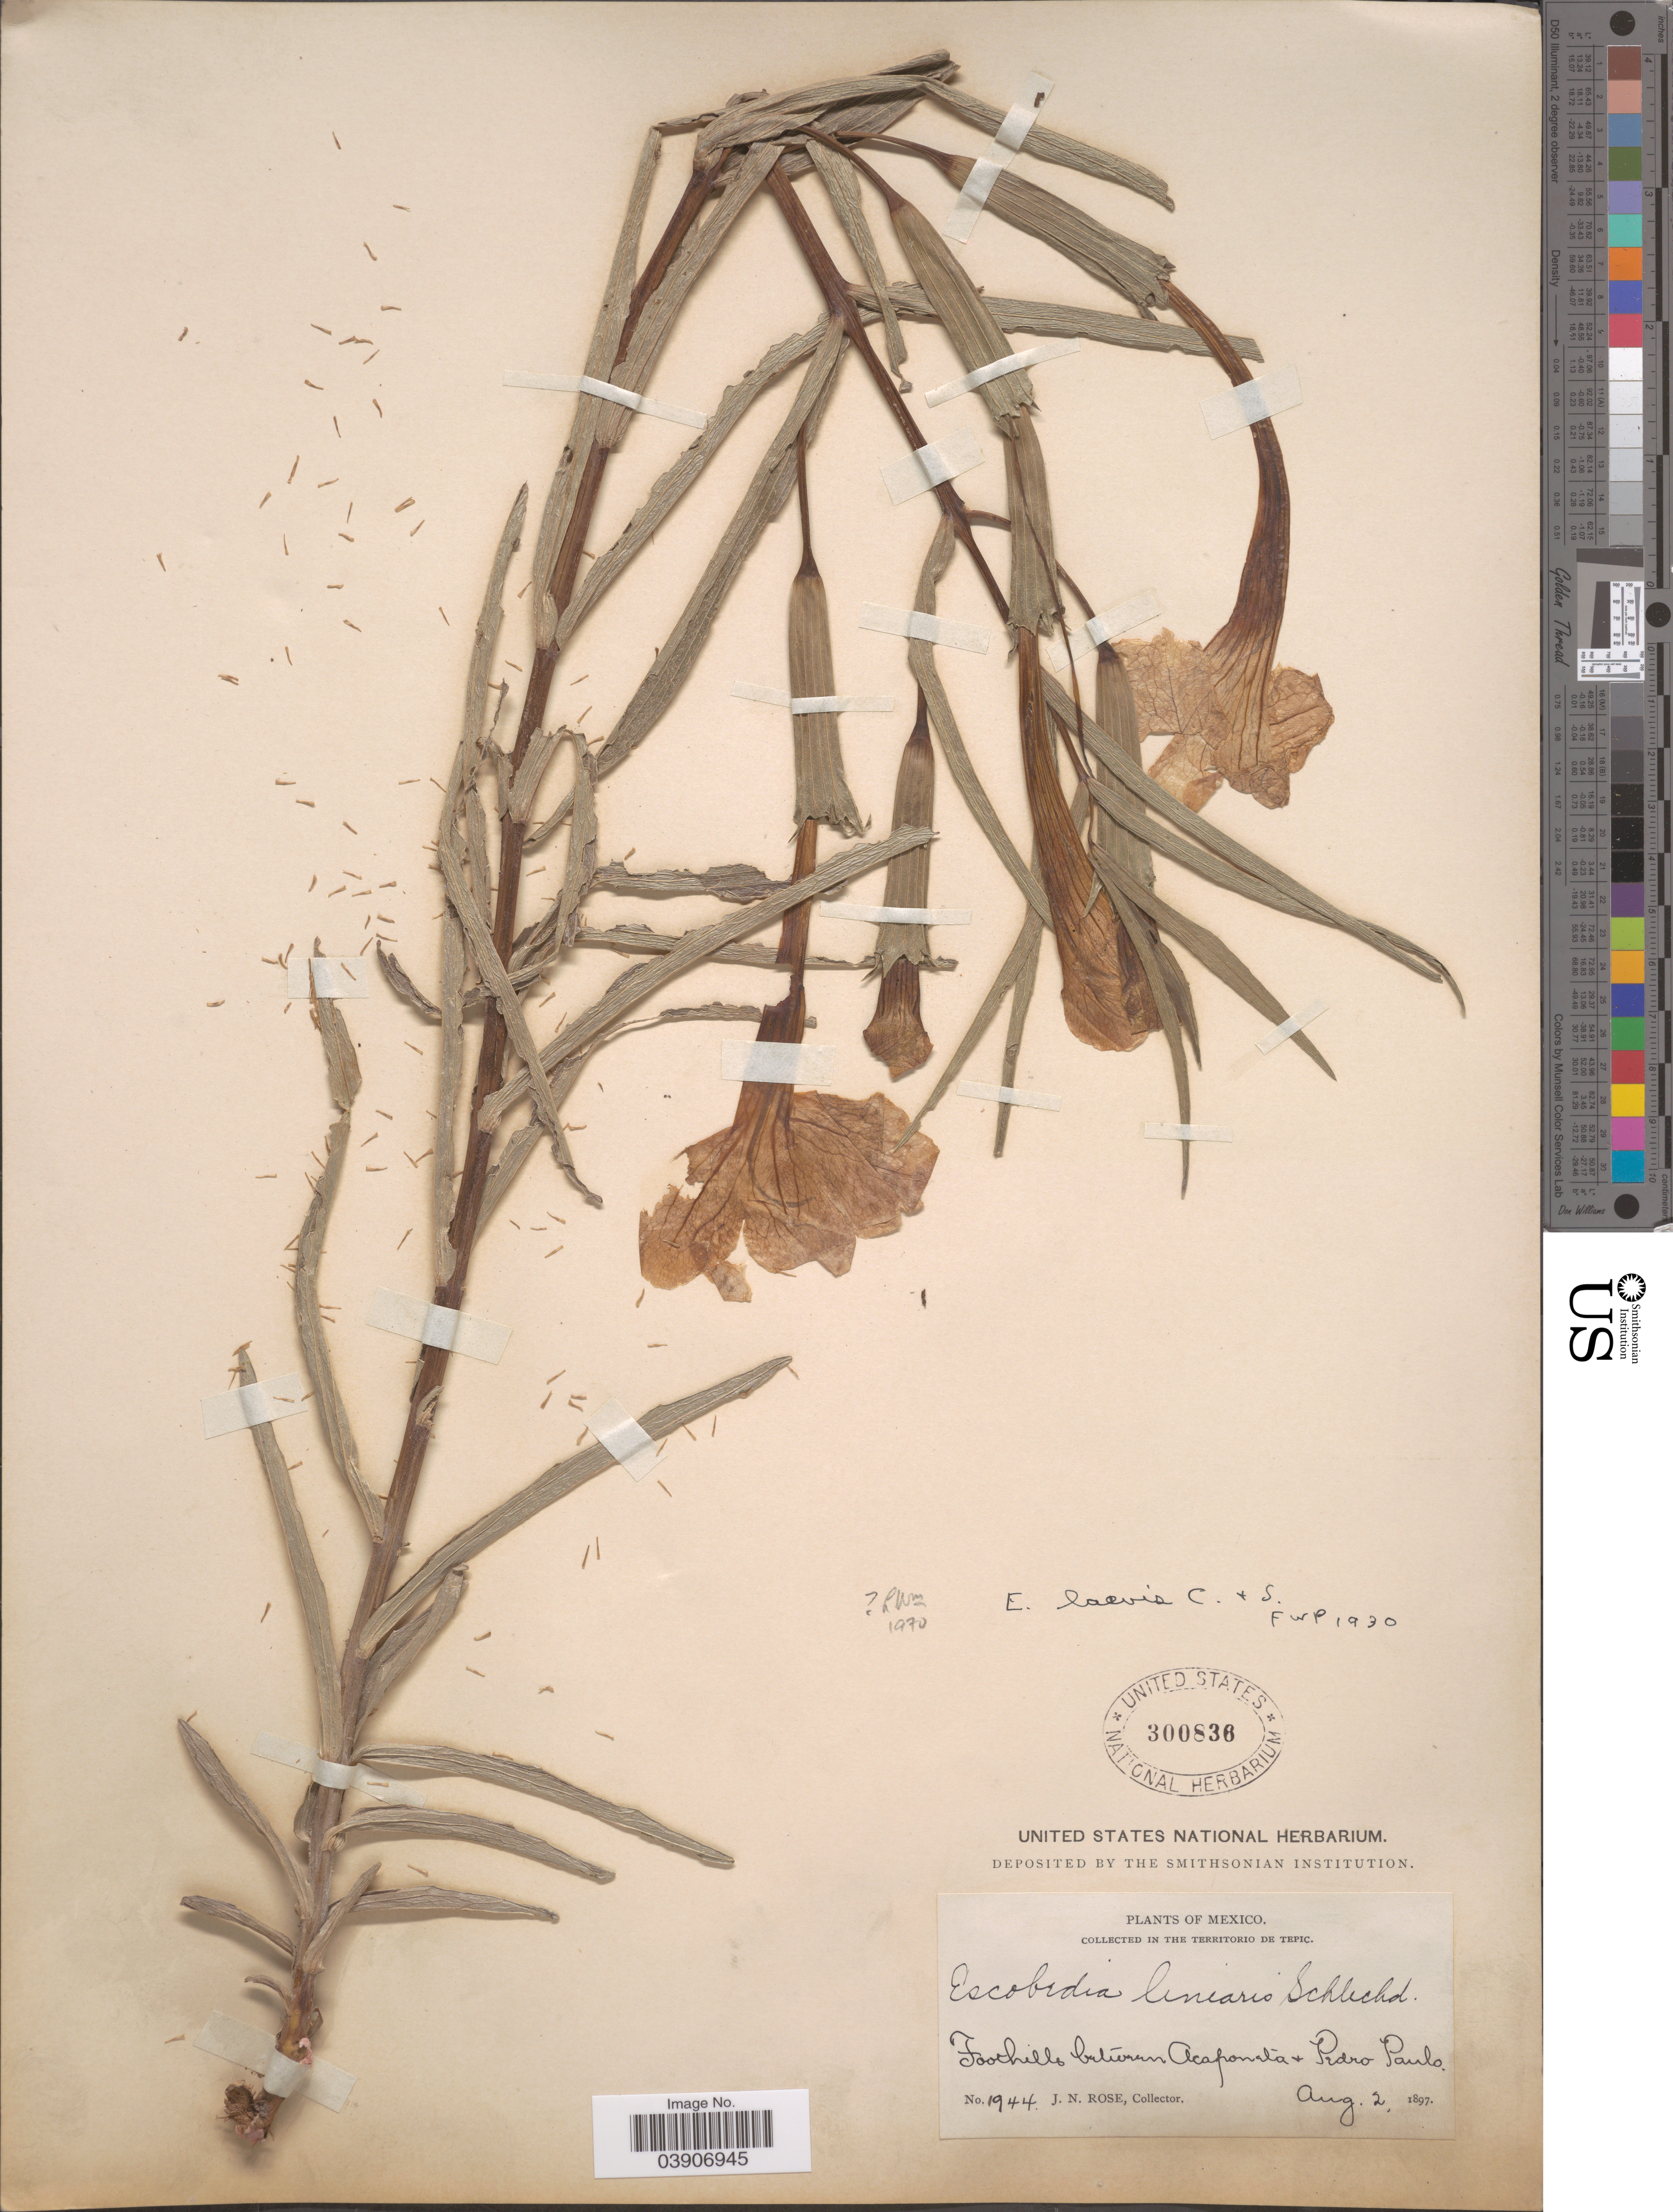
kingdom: Plantae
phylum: Tracheophyta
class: Magnoliopsida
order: Lamiales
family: Orobanchaceae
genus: Escobedia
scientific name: Escobedia laevis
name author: Schltdl. & Cham.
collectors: J. N. Rose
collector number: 1944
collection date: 1897-08-02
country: Mexico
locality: In the Territorio de Tepic. Foothills between Acaponeta + Pedro Paulo.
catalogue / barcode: US 300836